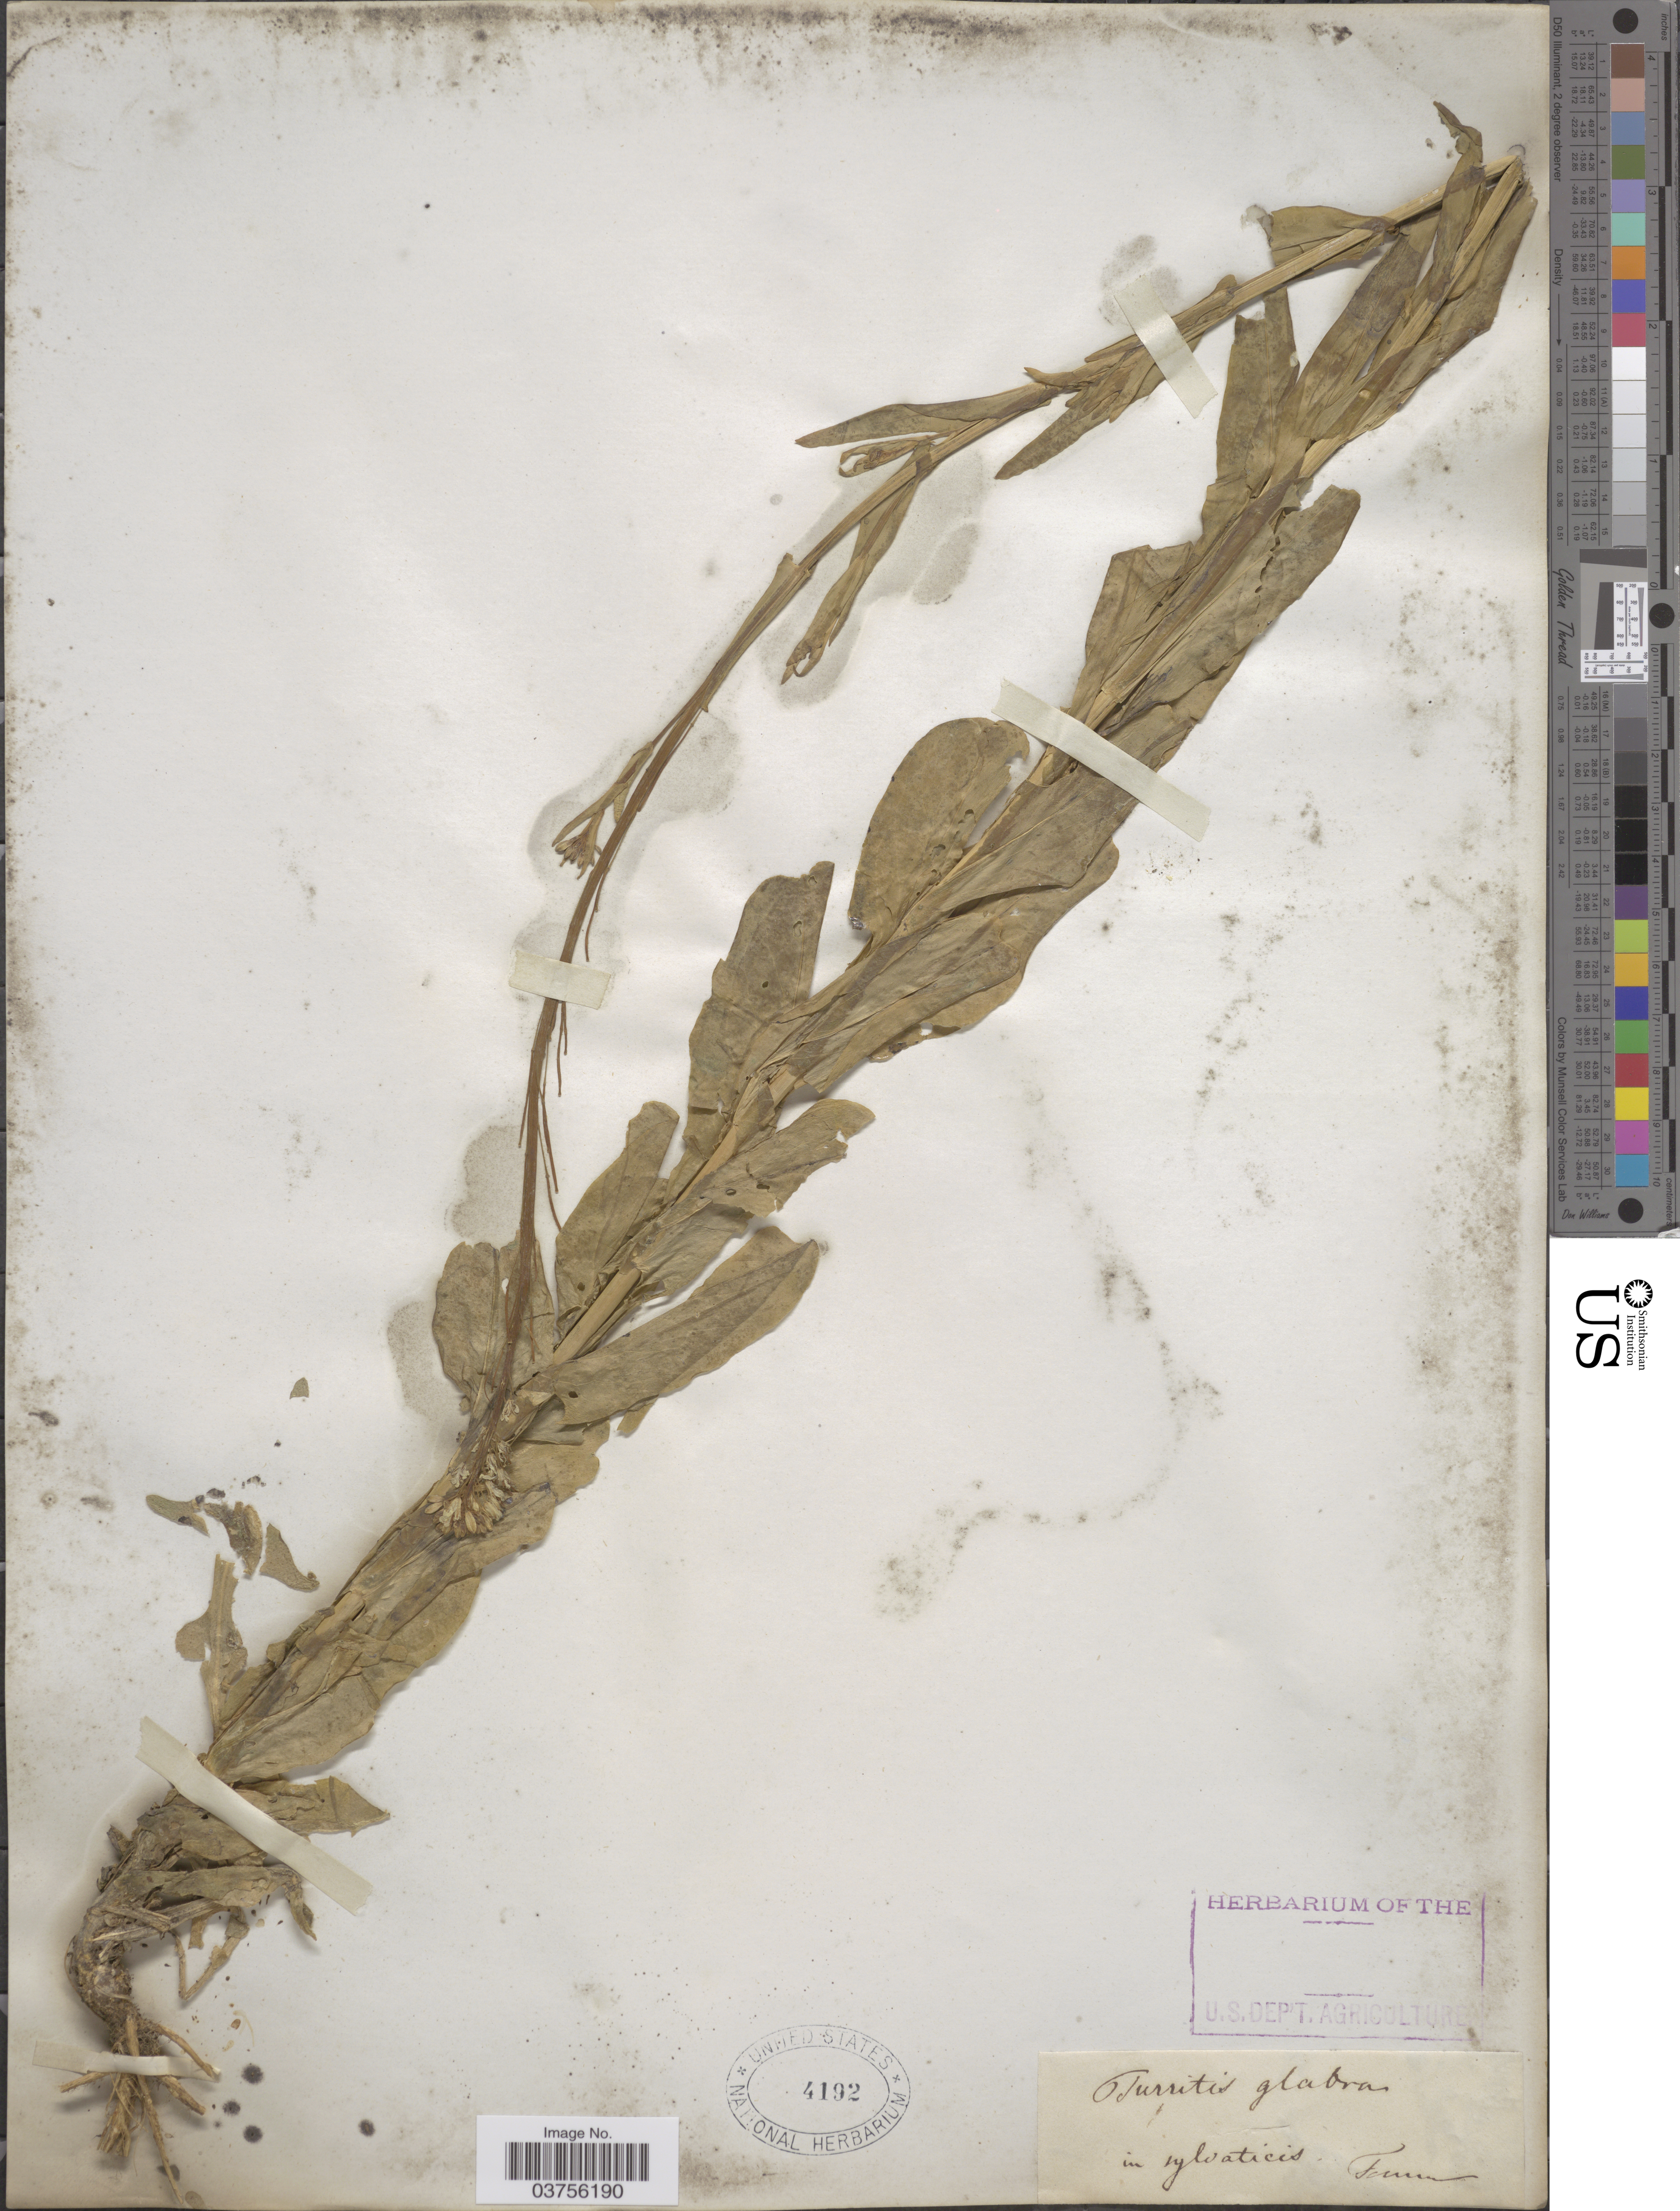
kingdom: Plantae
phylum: Tracheophyta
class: Magnoliopsida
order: Brassicales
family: Brassicaceae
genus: Turritis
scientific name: Turritis glabra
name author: L.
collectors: Tomm.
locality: In sylvaticis.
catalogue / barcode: US 4192